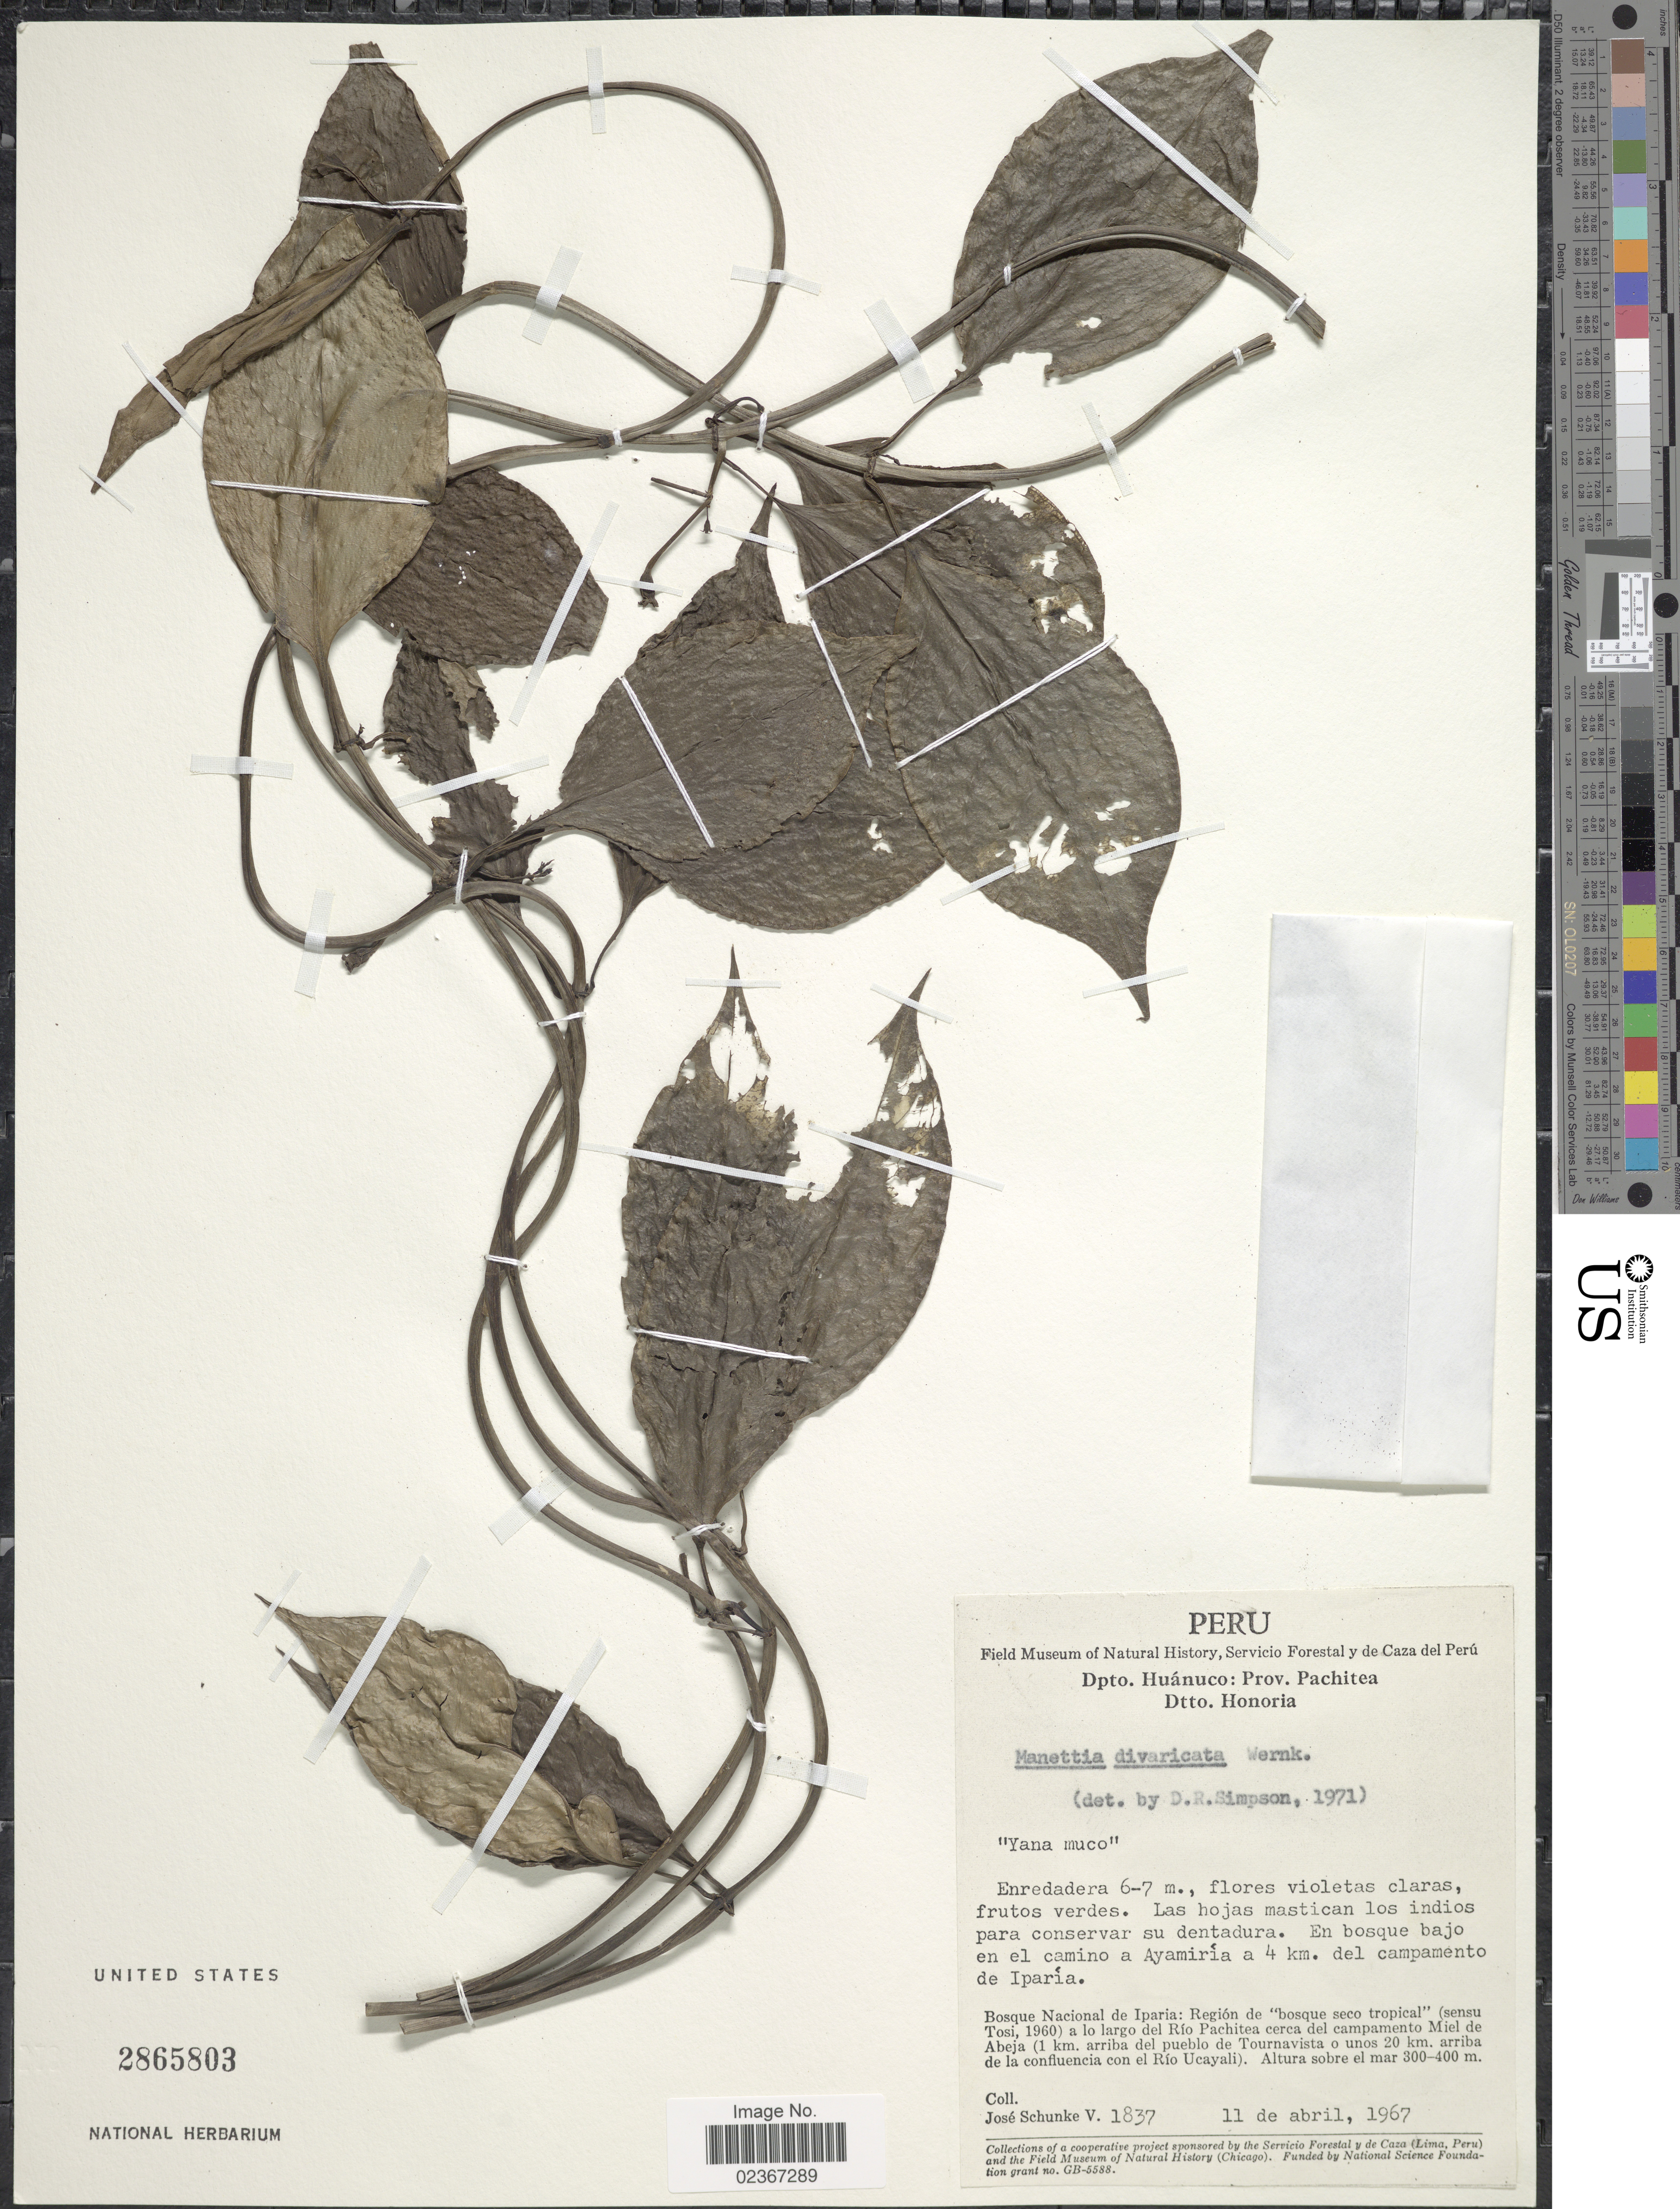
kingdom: Plantae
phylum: Tracheophyta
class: Magnoliopsida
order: Gentianales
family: Rubiaceae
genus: Manettia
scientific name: Manettia divaricata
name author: Wernham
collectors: J. Schunke Vigo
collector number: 1837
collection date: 1967-04-11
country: Peru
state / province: Huánuco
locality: Dpto. Huanuco: Prov. Pachitea. Dtto. Honoria. En bosque bajo en el camino a Ayamiria a 4 km. del campamento de Iparia. Bosque Nacional de Iparia: Region de "bosque seco tropical" (sensu Tosi, 1960) a lo largo del Rio Pachitea cerca del campamento Miel de Abeja (1 km. arriba del pueblo de Tournavista o unos 20 km. arriba de la confluencia con el Rio Ucayali)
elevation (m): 300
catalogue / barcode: US 2865803